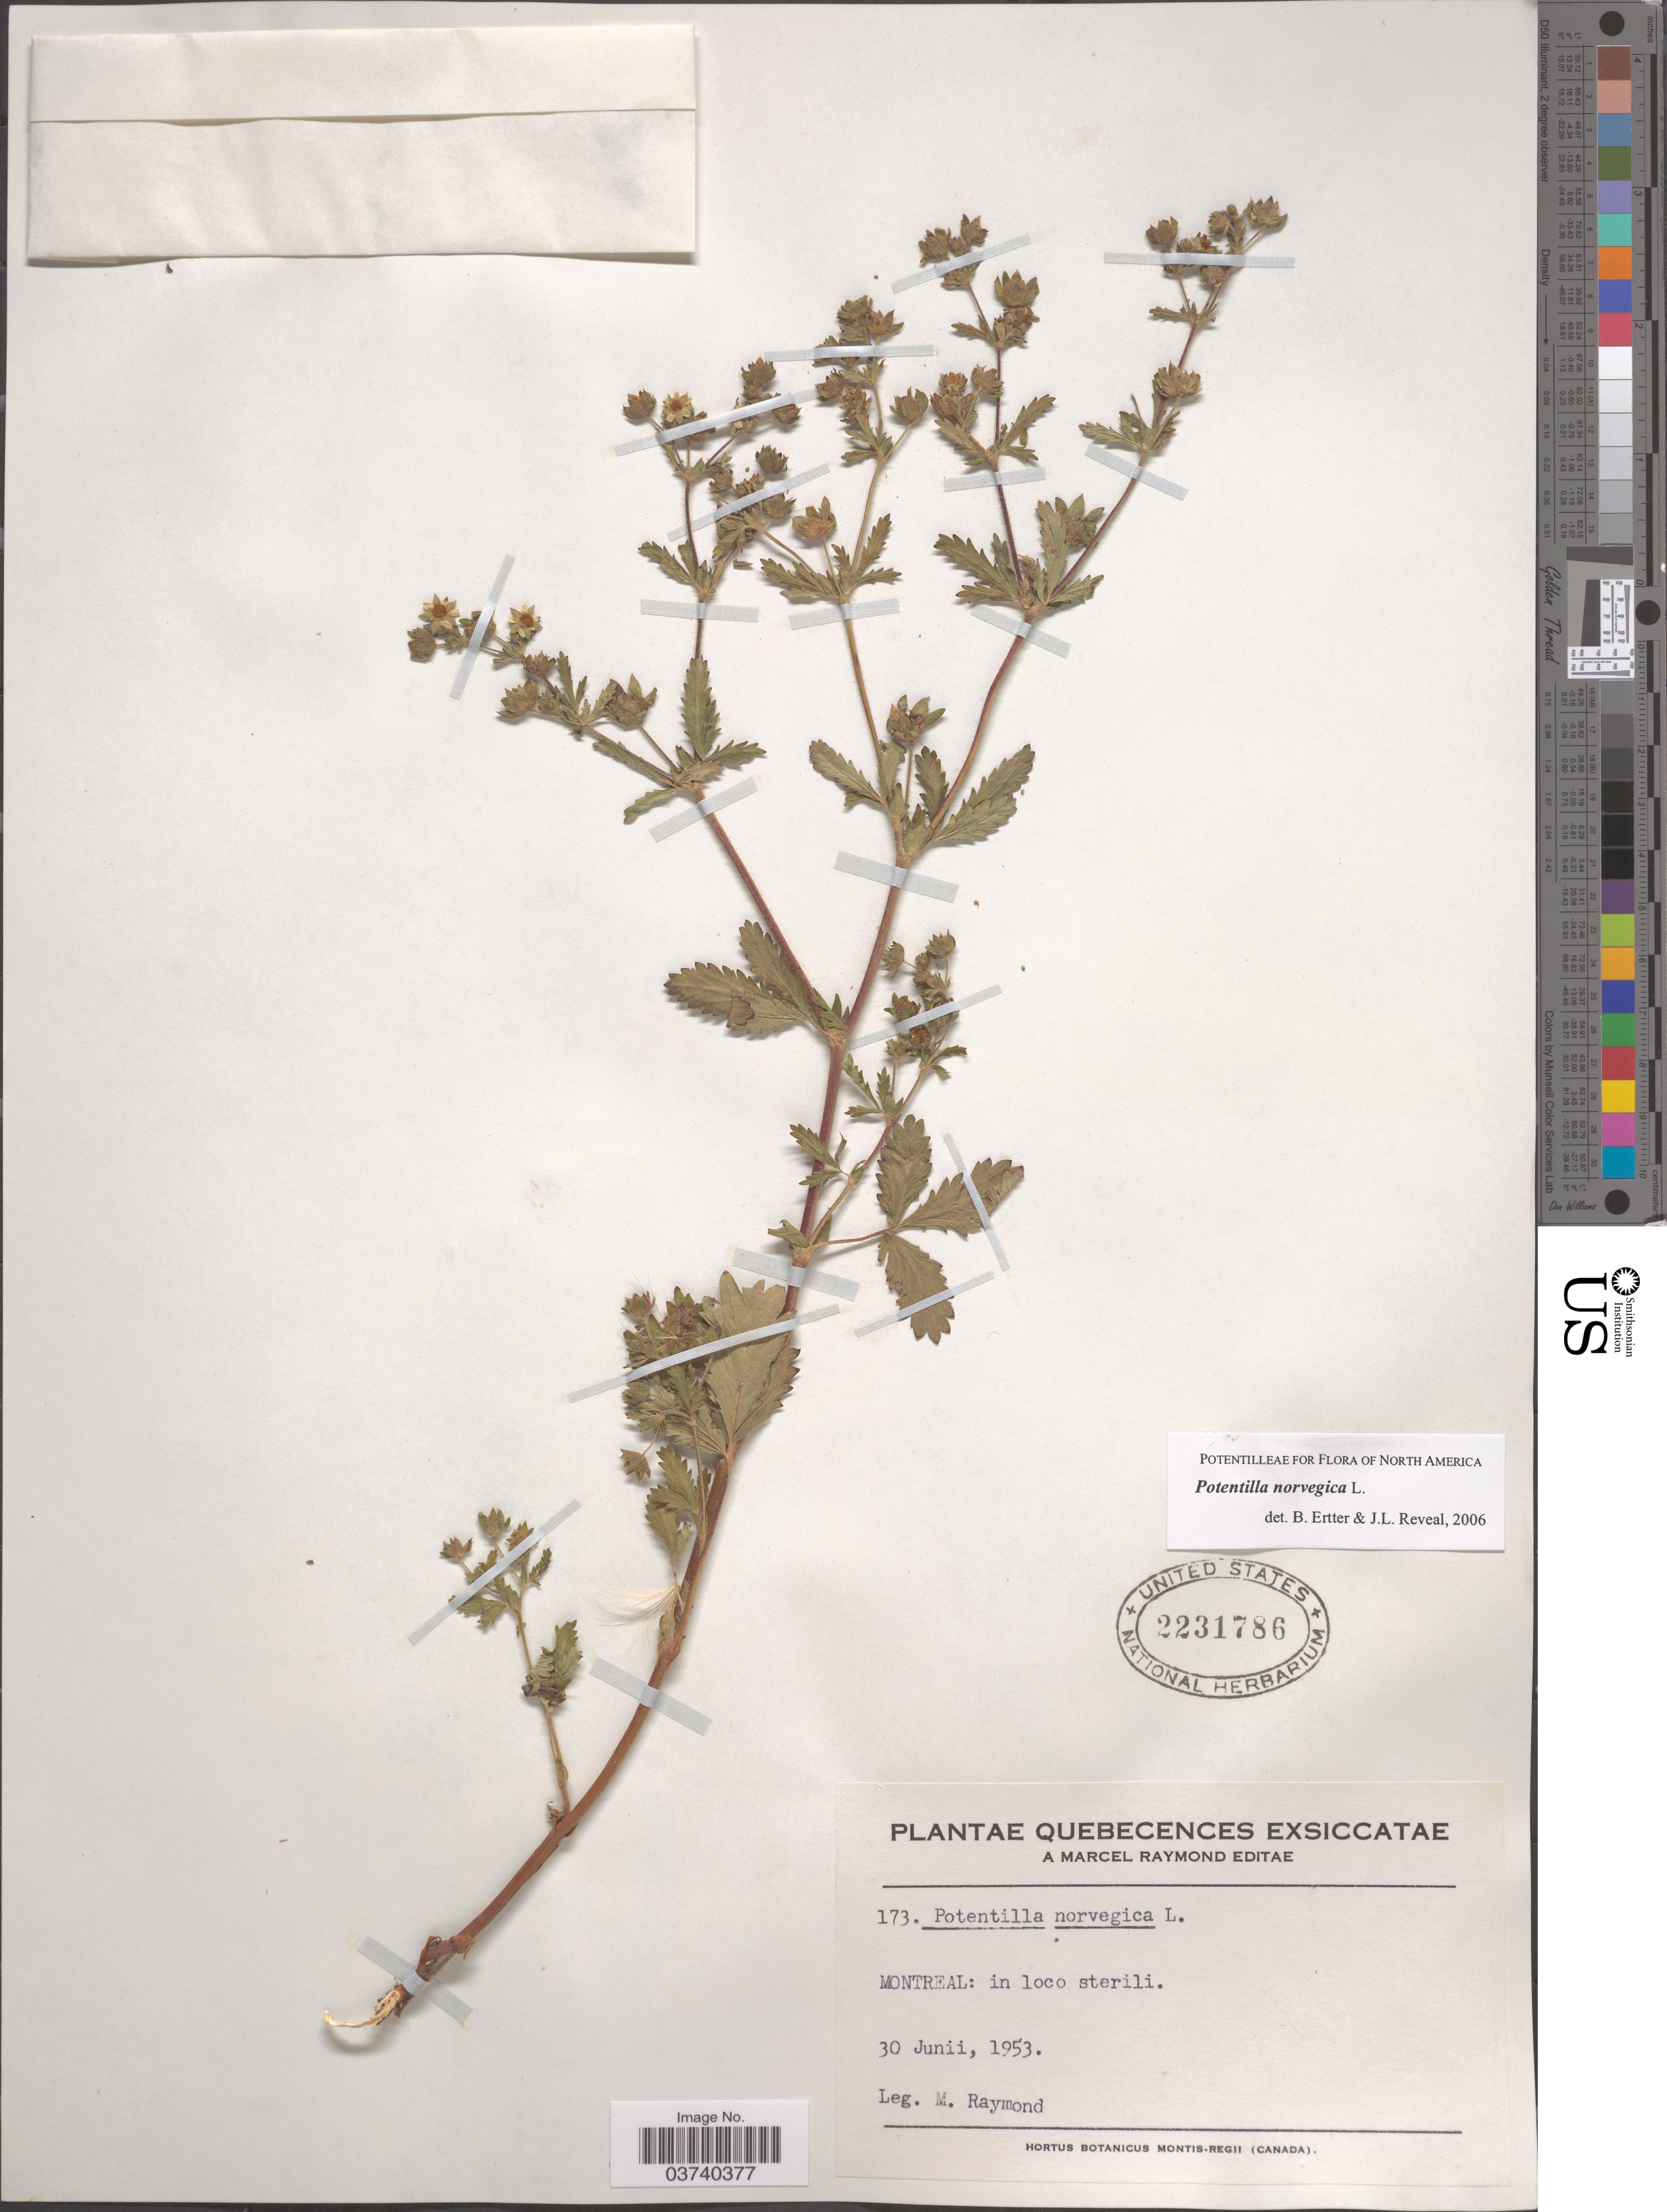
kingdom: Plantae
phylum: Tracheophyta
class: Magnoliopsida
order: Rosales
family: Rosaceae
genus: Potentilla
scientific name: Potentilla norvegica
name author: L.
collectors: M. Raymond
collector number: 173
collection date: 1953-06-30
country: Canada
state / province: Quebec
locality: Montreal.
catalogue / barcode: US 2231786